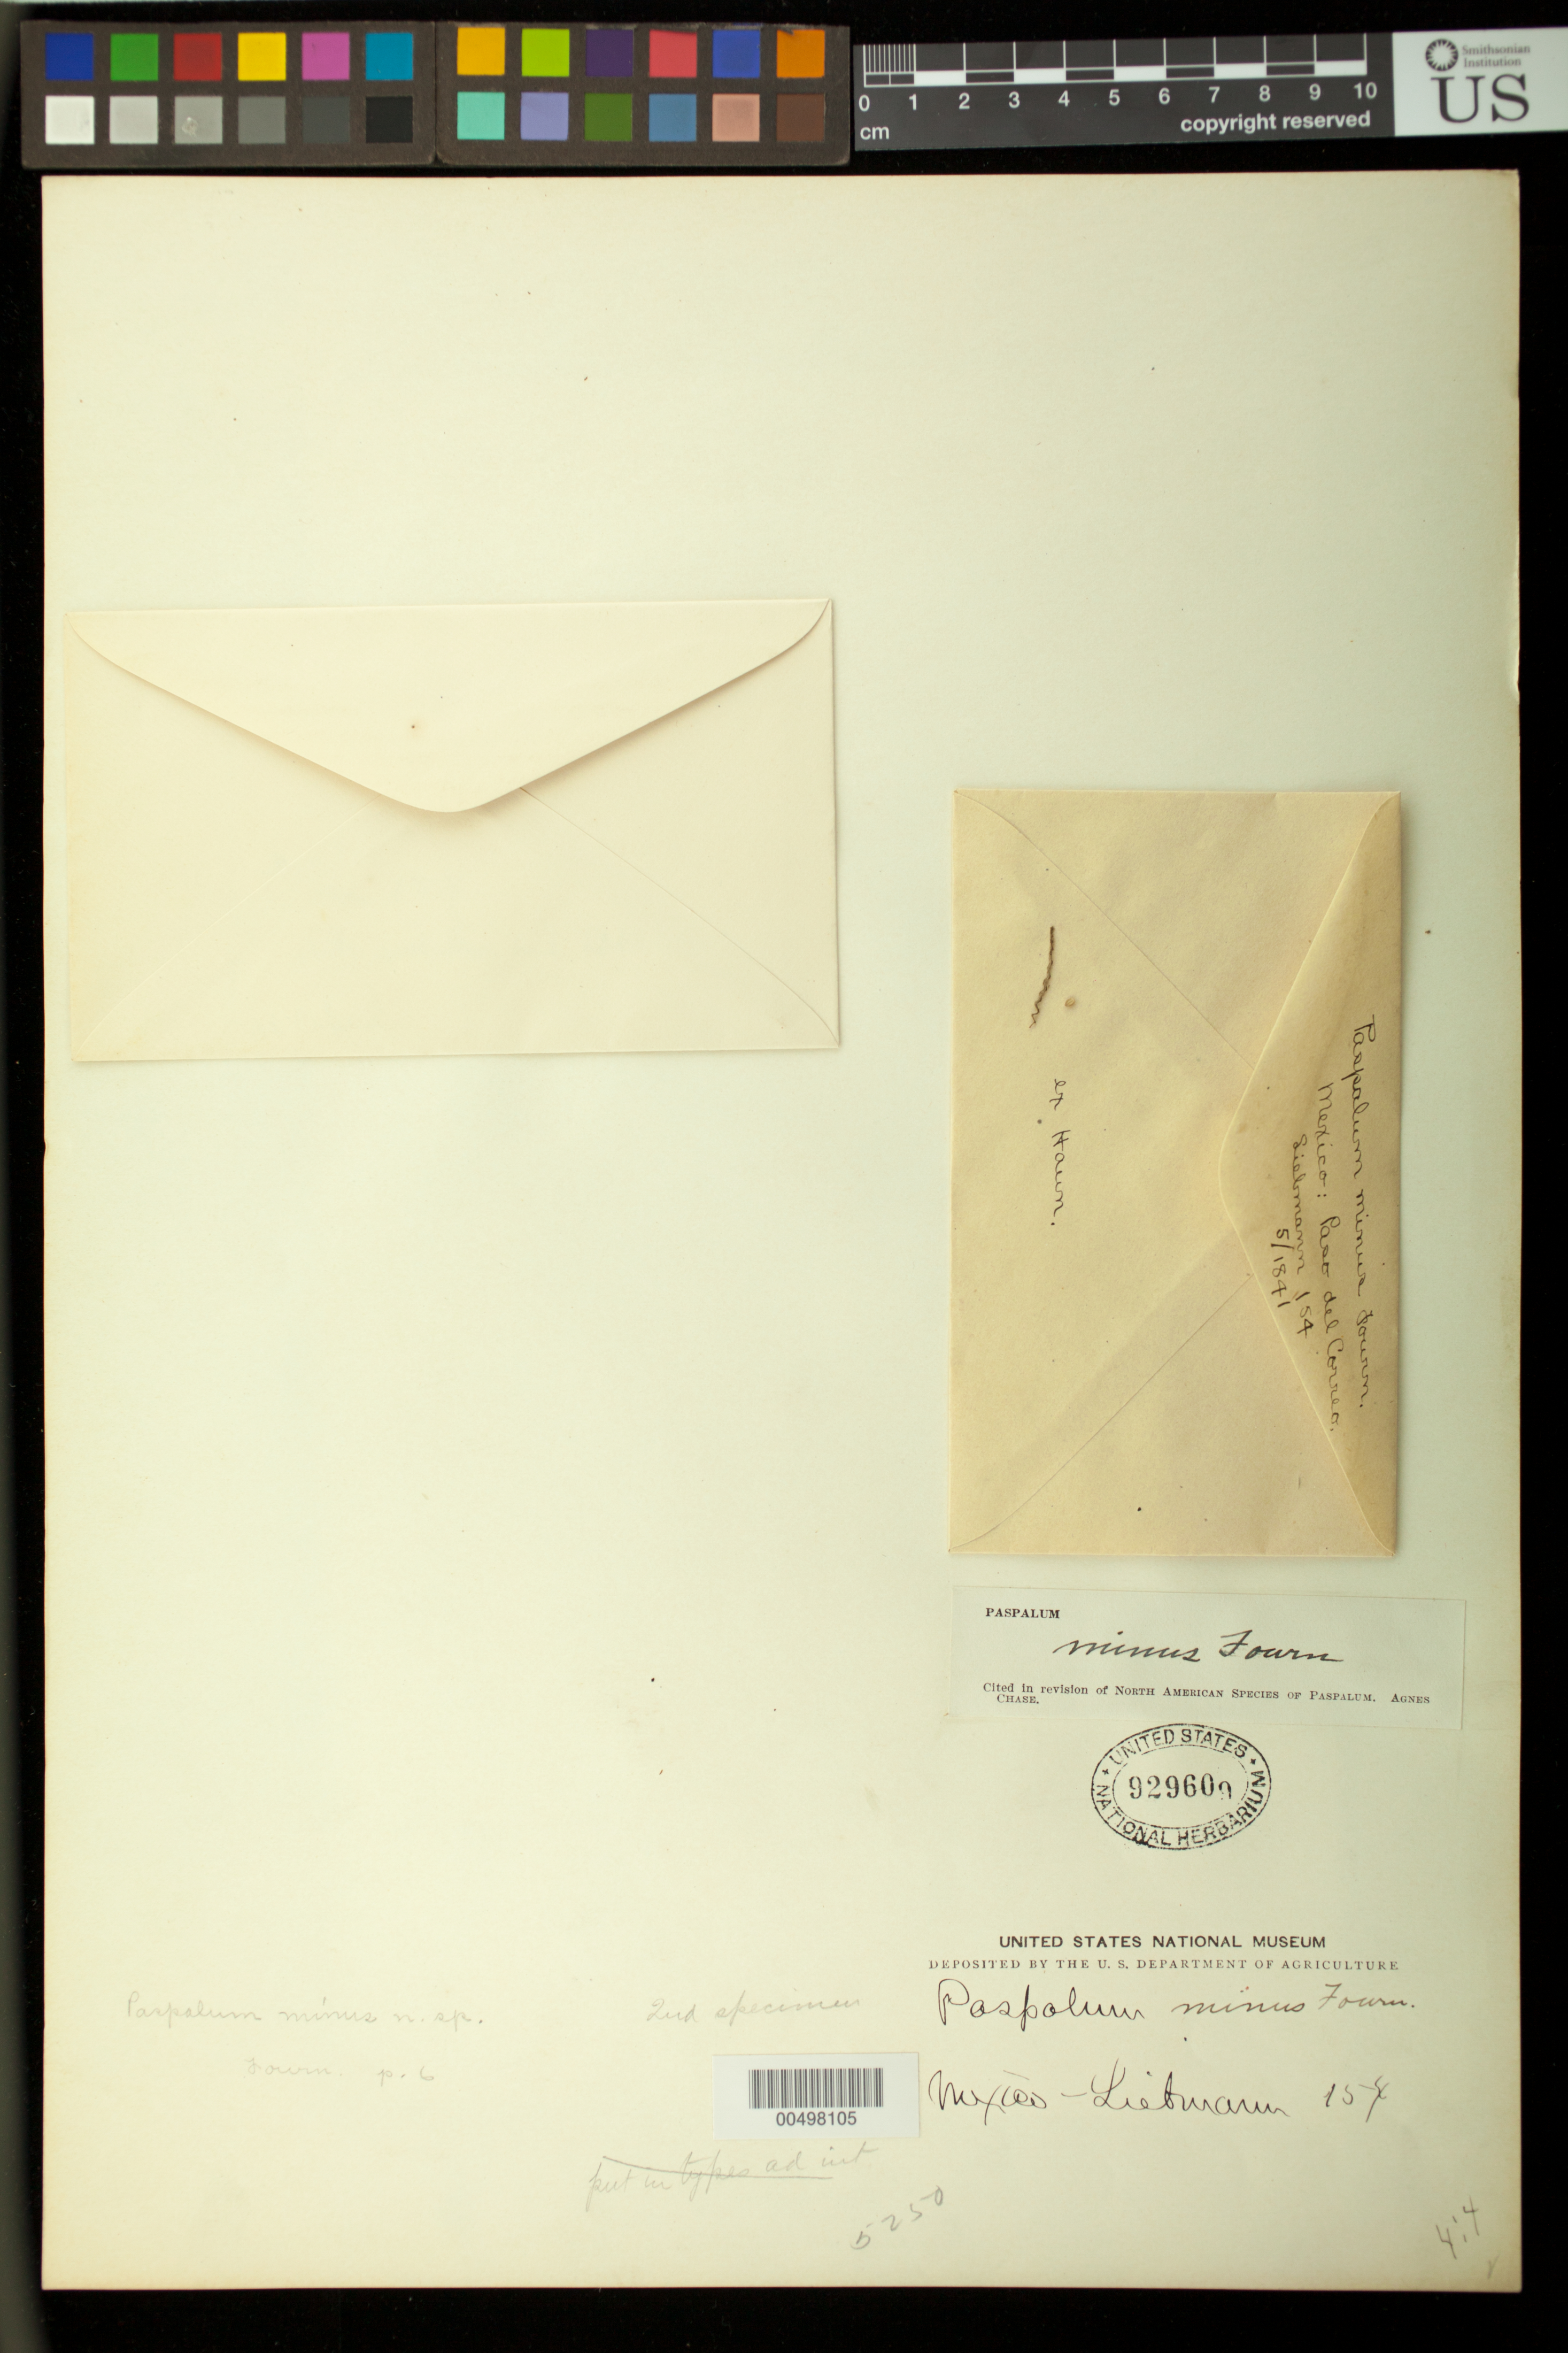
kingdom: Plantae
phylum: Tracheophyta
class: Liliopsida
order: Poales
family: Poaceae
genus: Paspalum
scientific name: Paspalum minus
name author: E. Fourn.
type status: Isosyntype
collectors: F. M. Liebmann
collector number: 154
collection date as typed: May 1841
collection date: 1841-05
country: Mexico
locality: Paso del Correo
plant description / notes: Fragmentary material of type specimen ex herb. Haun., ex herb. Copenh.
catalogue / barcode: US 929609